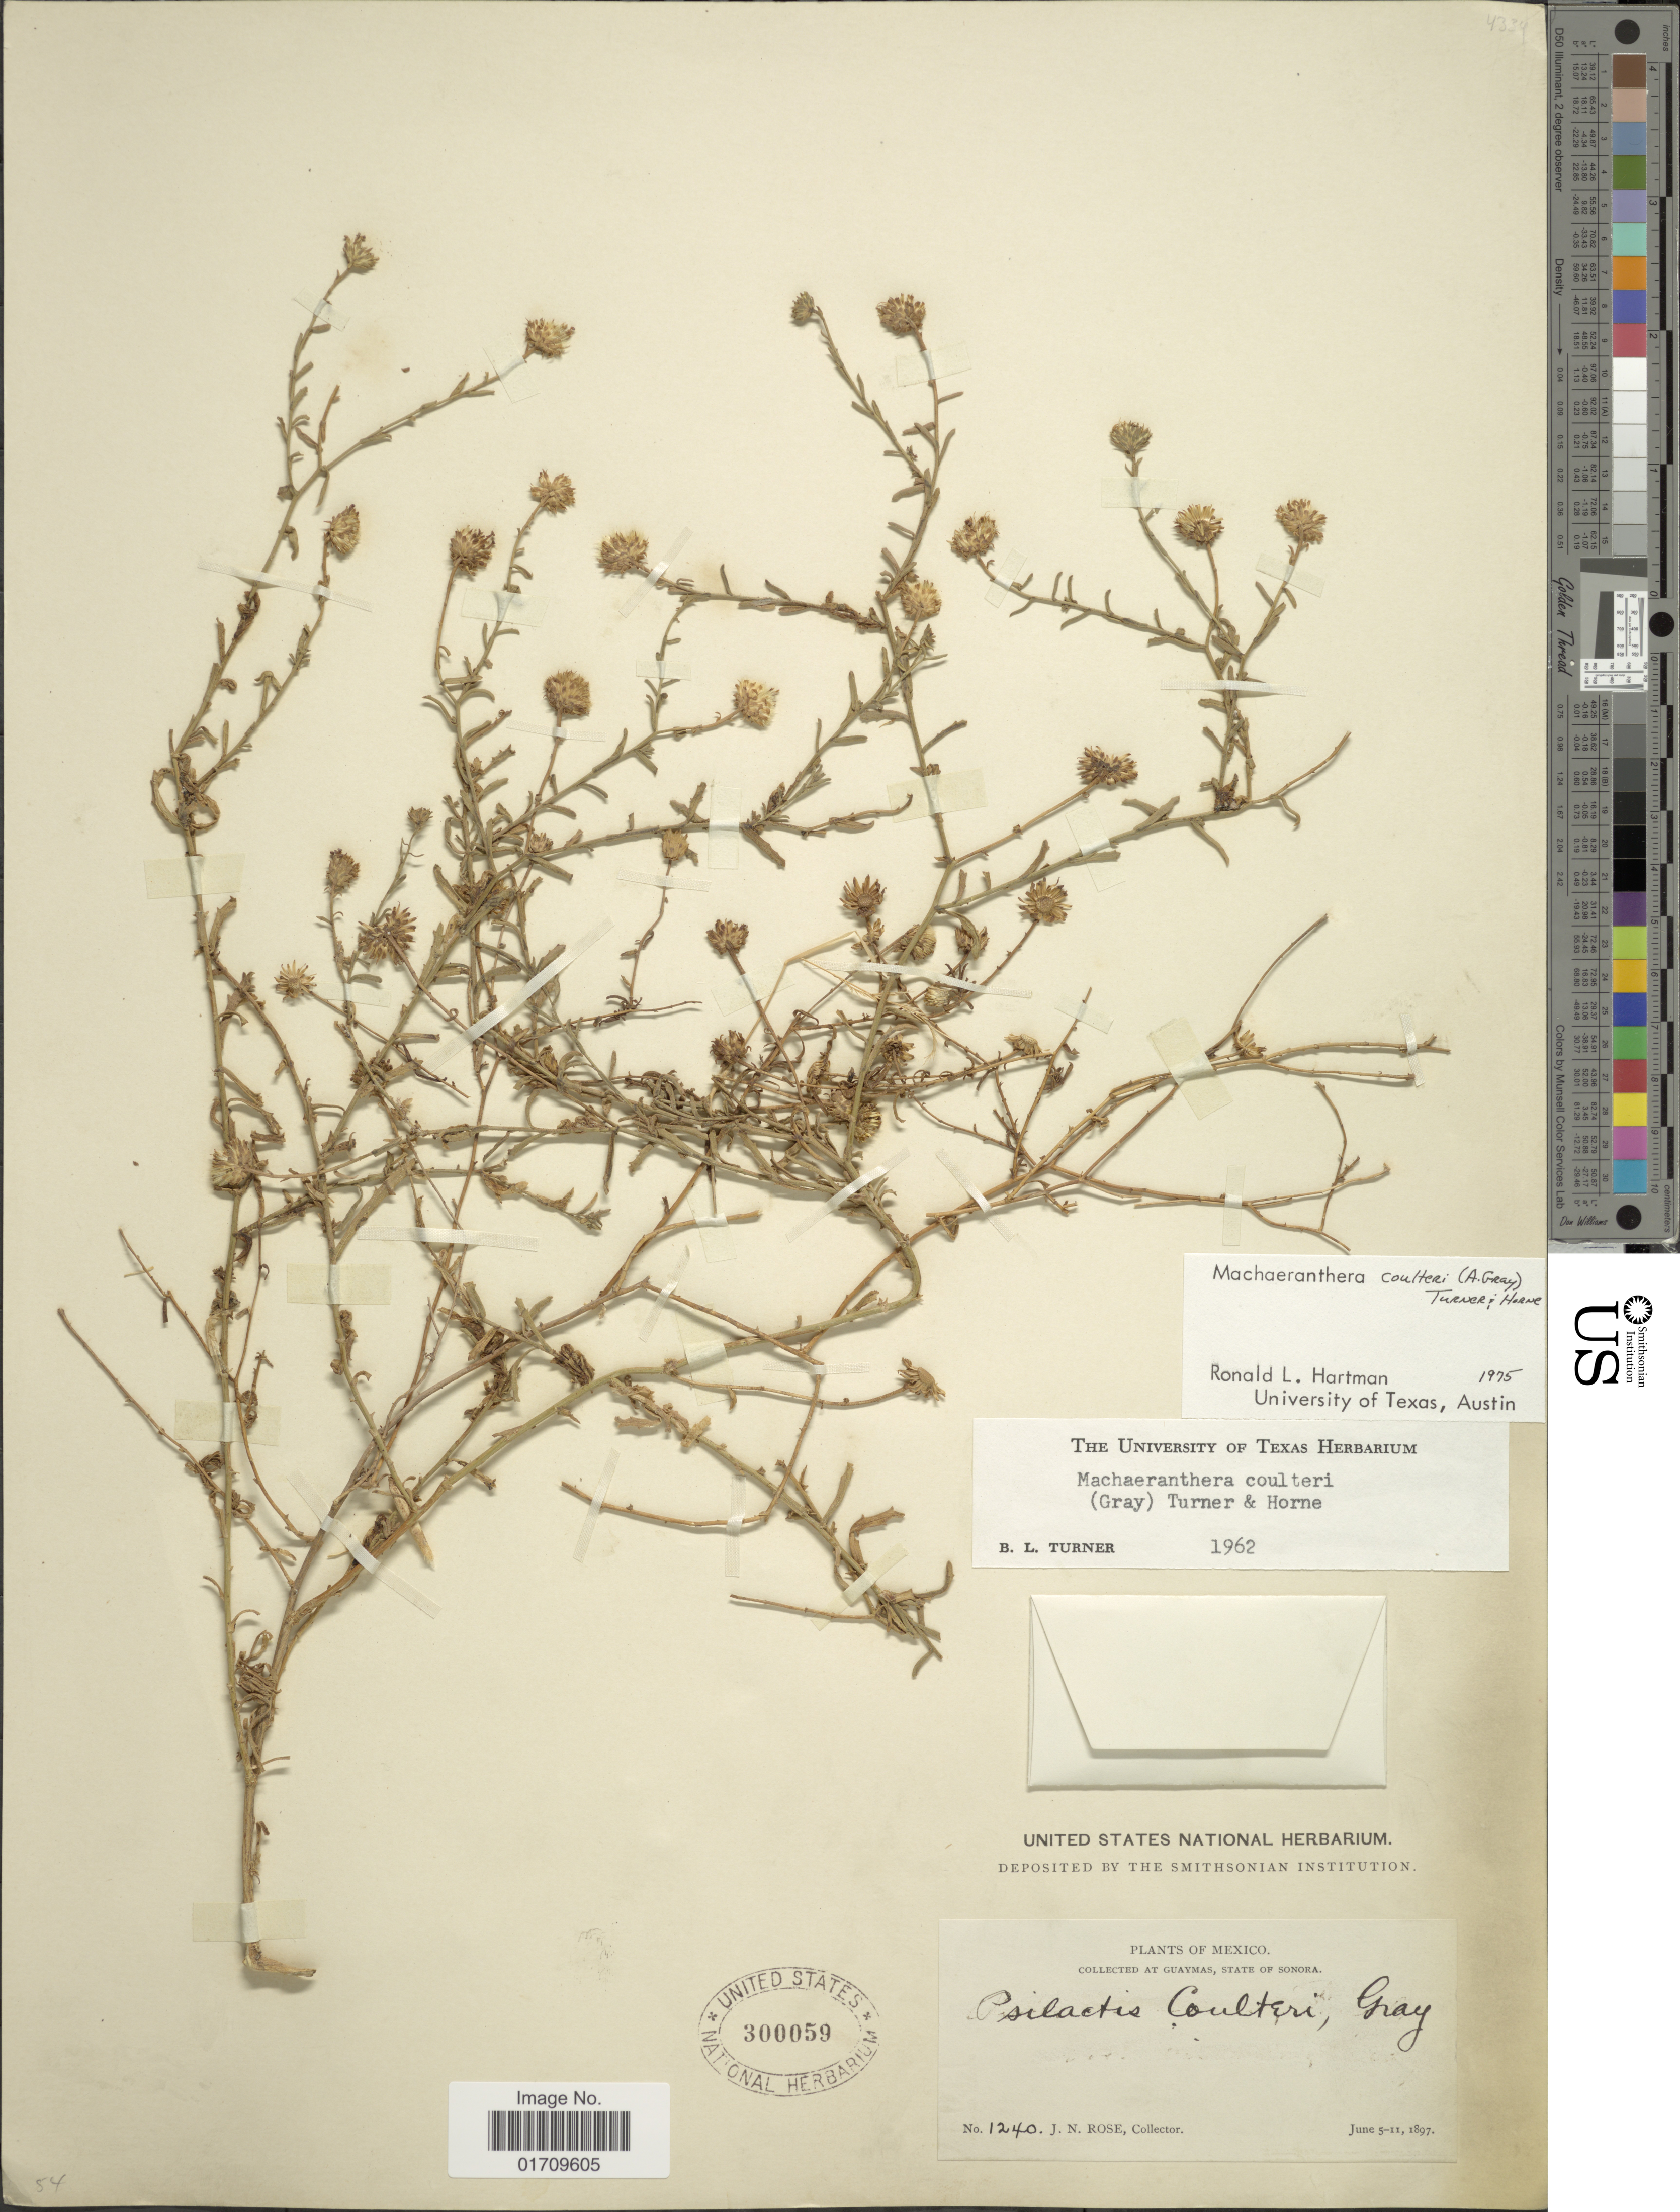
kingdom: Plantae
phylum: Tracheophyta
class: Magnoliopsida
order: Asterales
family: Asteraceae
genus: Machaeranthera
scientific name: Machaeranthera coulteri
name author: (A. Gray) B.L. Turner & D.B. Horne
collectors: J. N. Rose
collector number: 1240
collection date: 1897-06-05/1897-06-11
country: Mexico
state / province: Sonora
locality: Guaymas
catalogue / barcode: US 300059